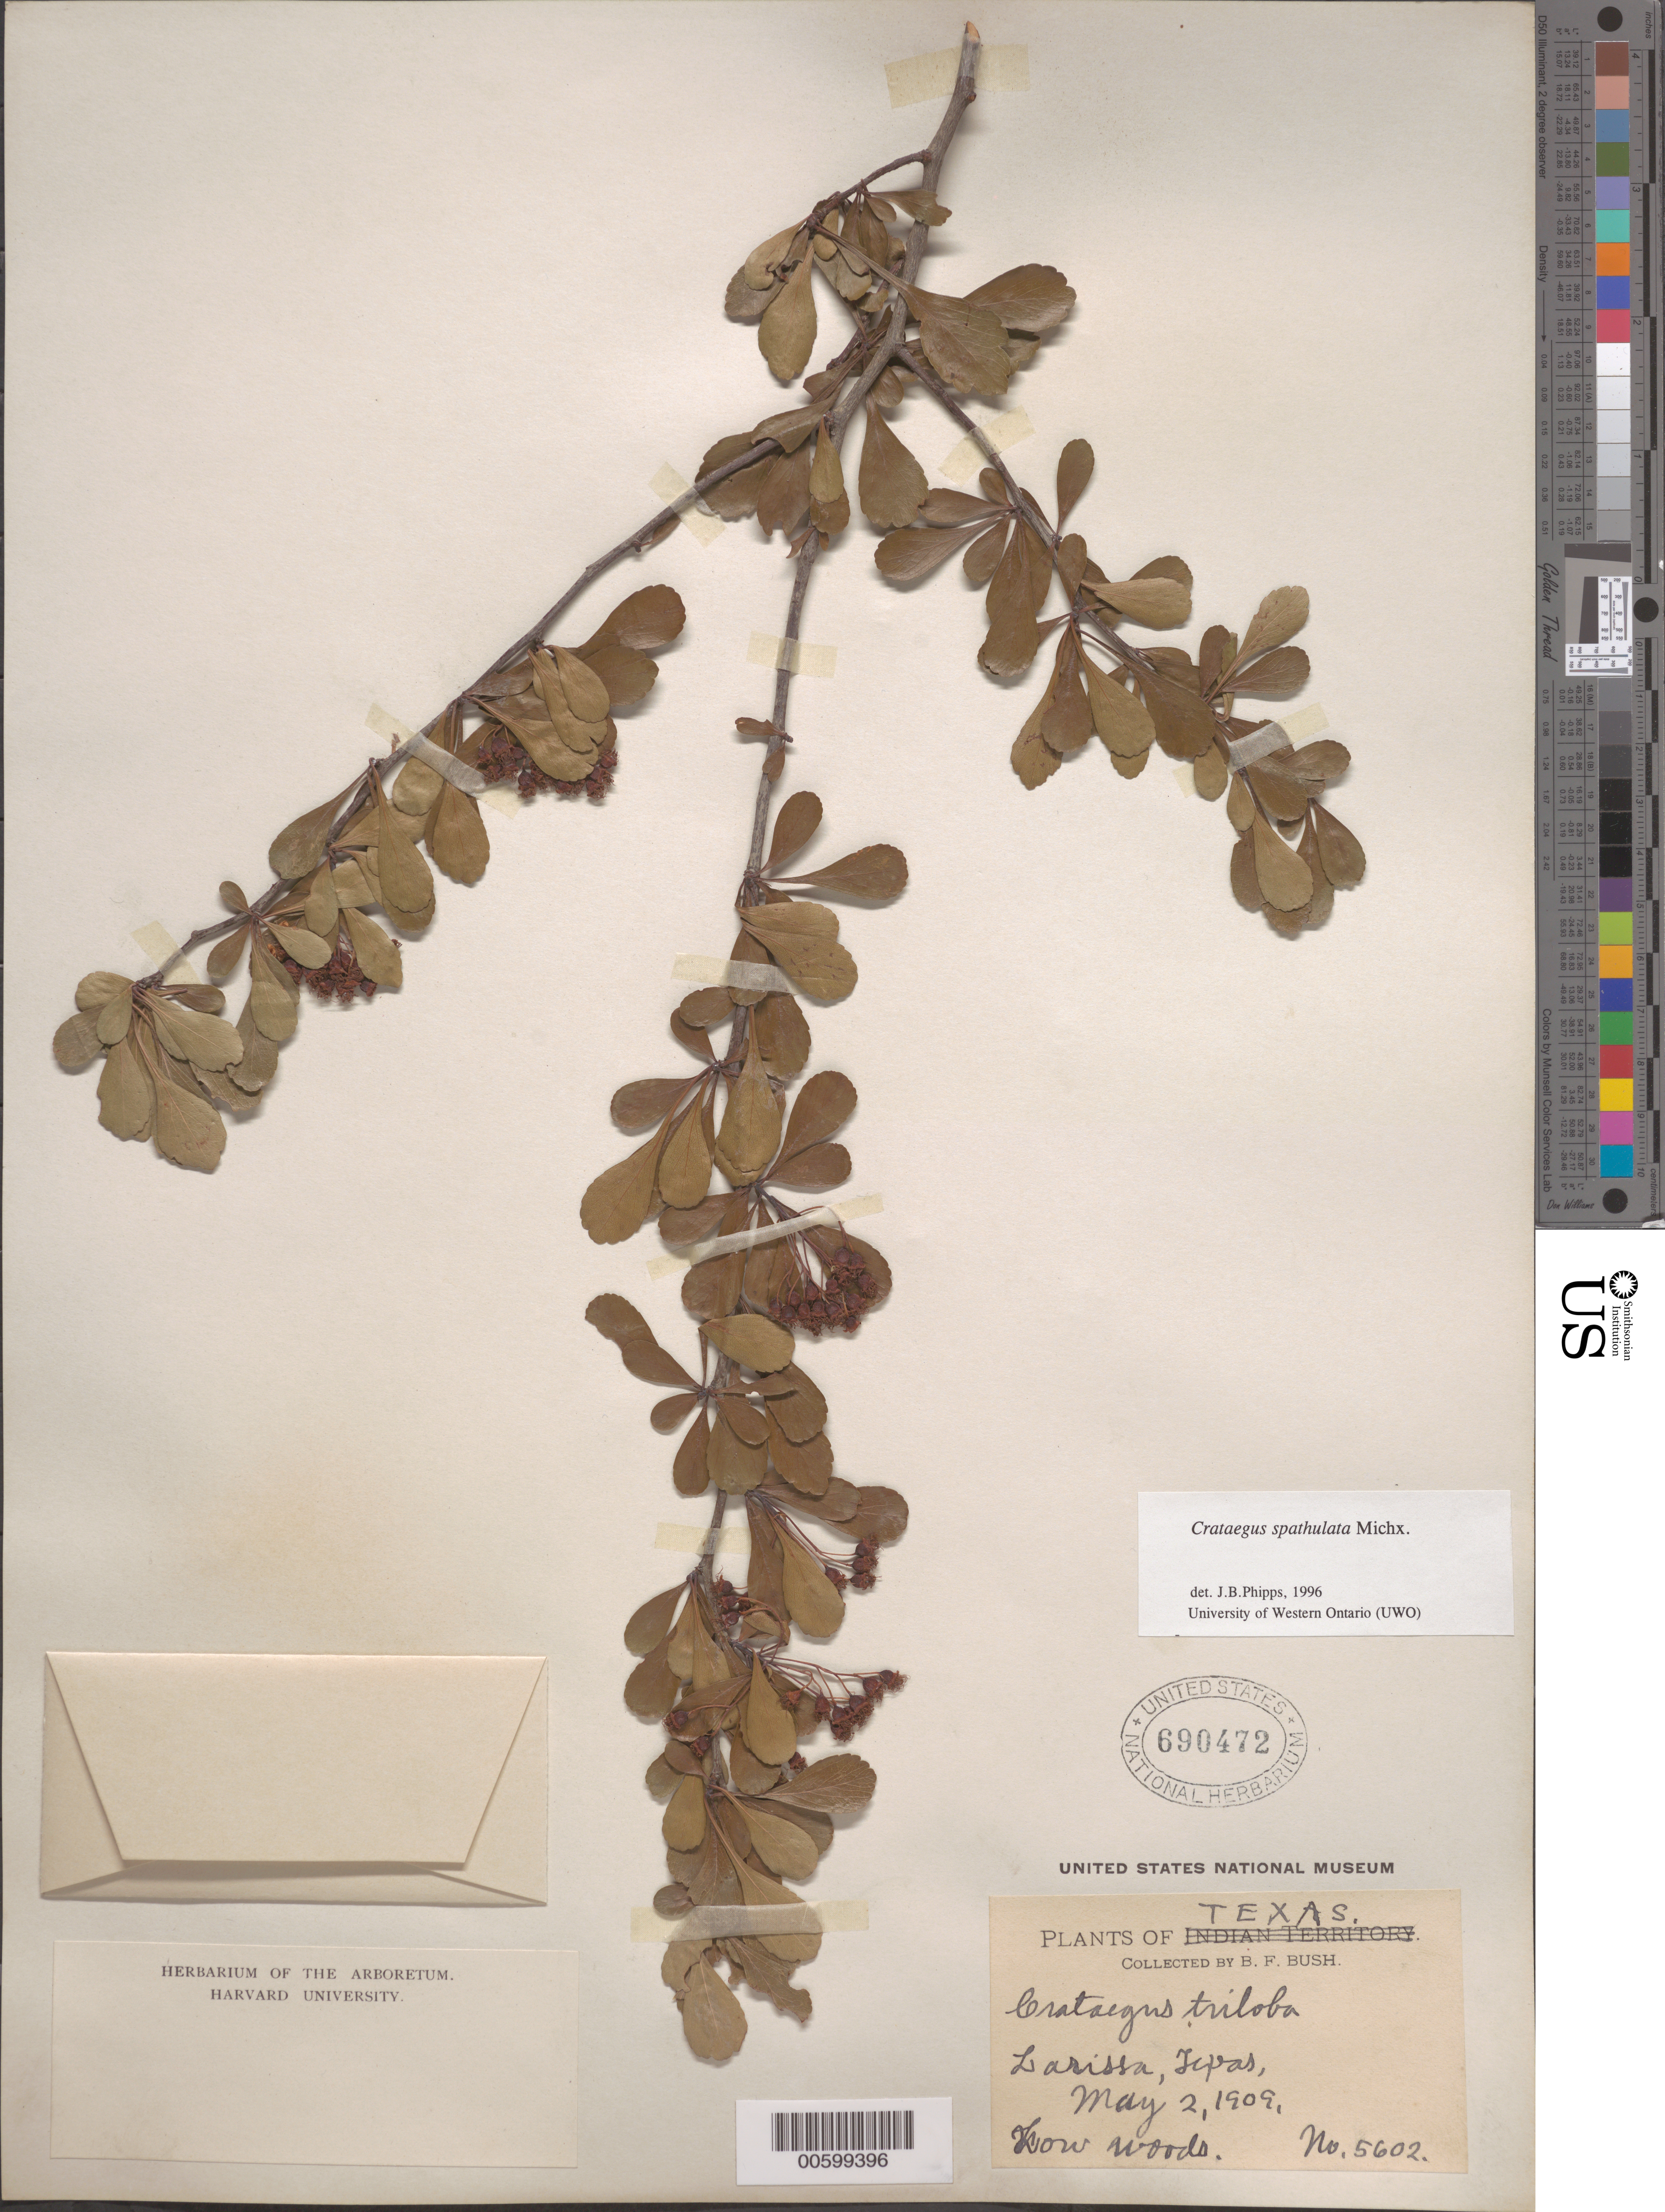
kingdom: Plantae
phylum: Tracheophyta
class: Magnoliopsida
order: Rosales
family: Rosaceae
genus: Crataegus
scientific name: Crataegus spathulata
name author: Michx.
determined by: Phipps, James B., (UWO), University of Western Ontario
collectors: B. F. Bush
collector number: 5602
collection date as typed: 02 May 1909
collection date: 1909-05-02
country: United States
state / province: Texas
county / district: Cherokee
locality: Larissa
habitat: Low woods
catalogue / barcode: US 690472